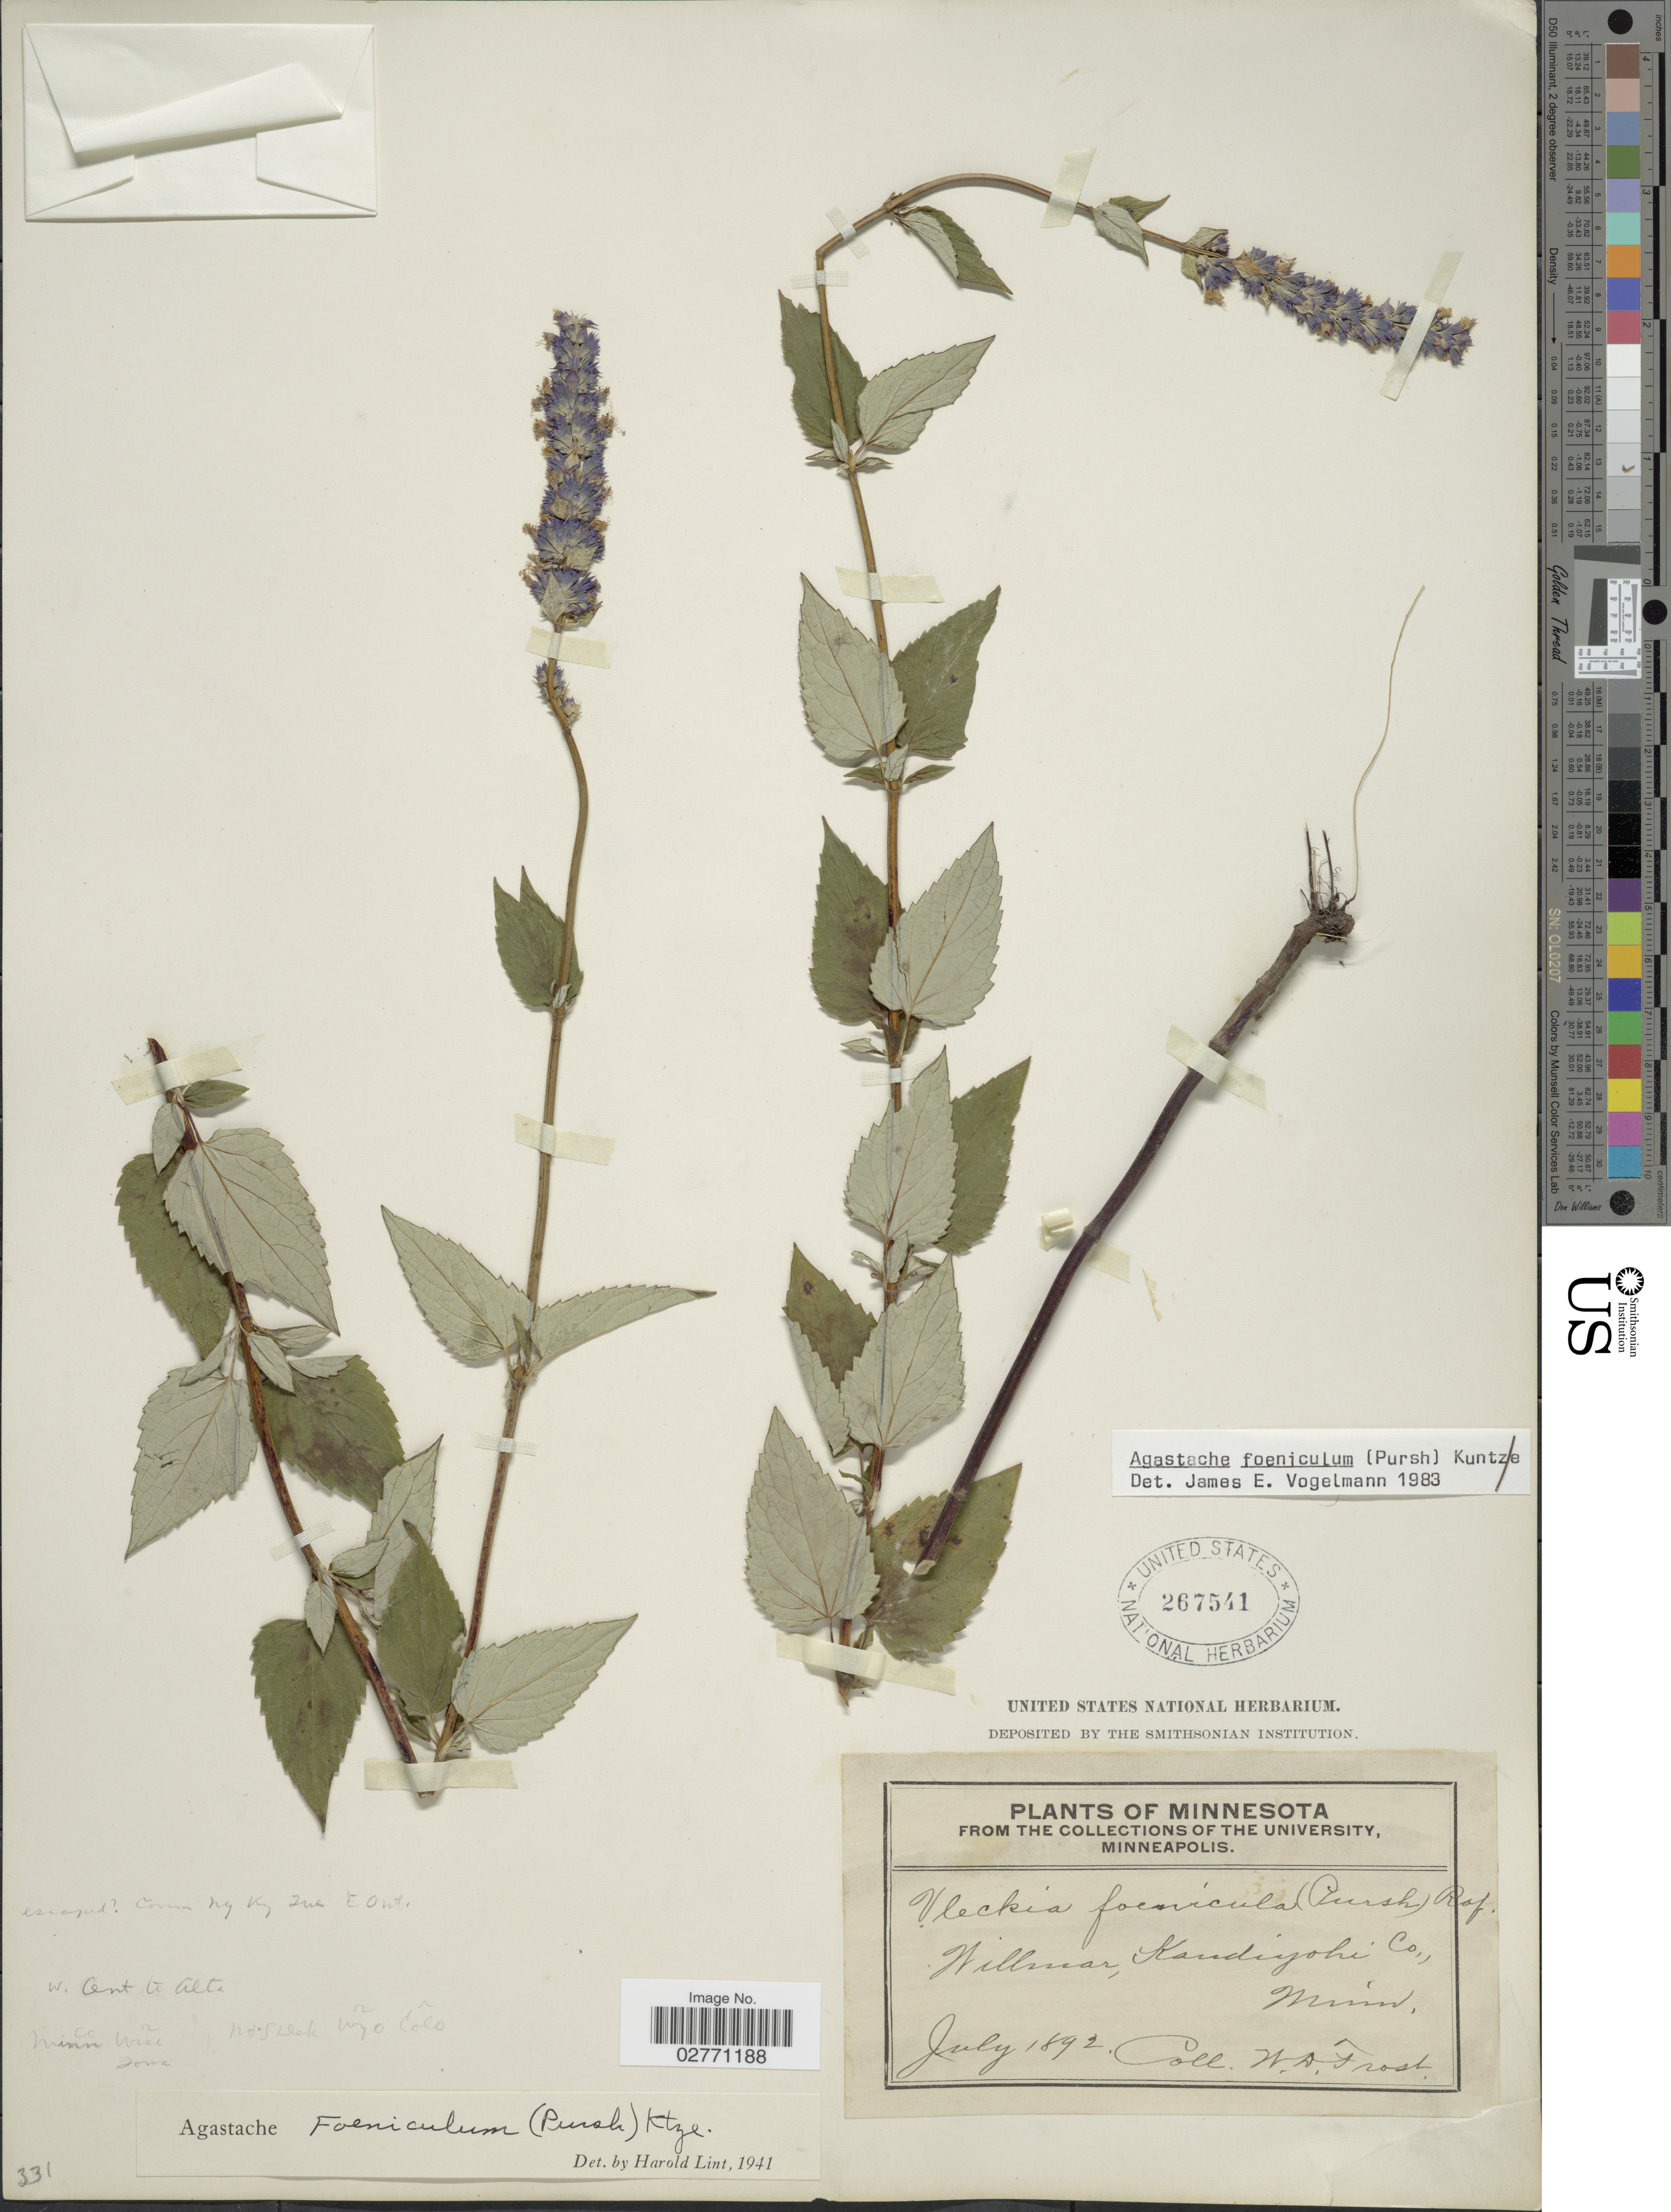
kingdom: Plantae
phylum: Tracheophyta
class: Magnoliopsida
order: Lamiales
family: Lamiaceae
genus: Agastache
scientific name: Agastache foeniculum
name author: (Pursh) Kuntze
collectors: W. Frost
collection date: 1892-07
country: United States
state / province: Minnesota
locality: Willmar, Kandiyohi Co., Minn.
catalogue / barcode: US 267541